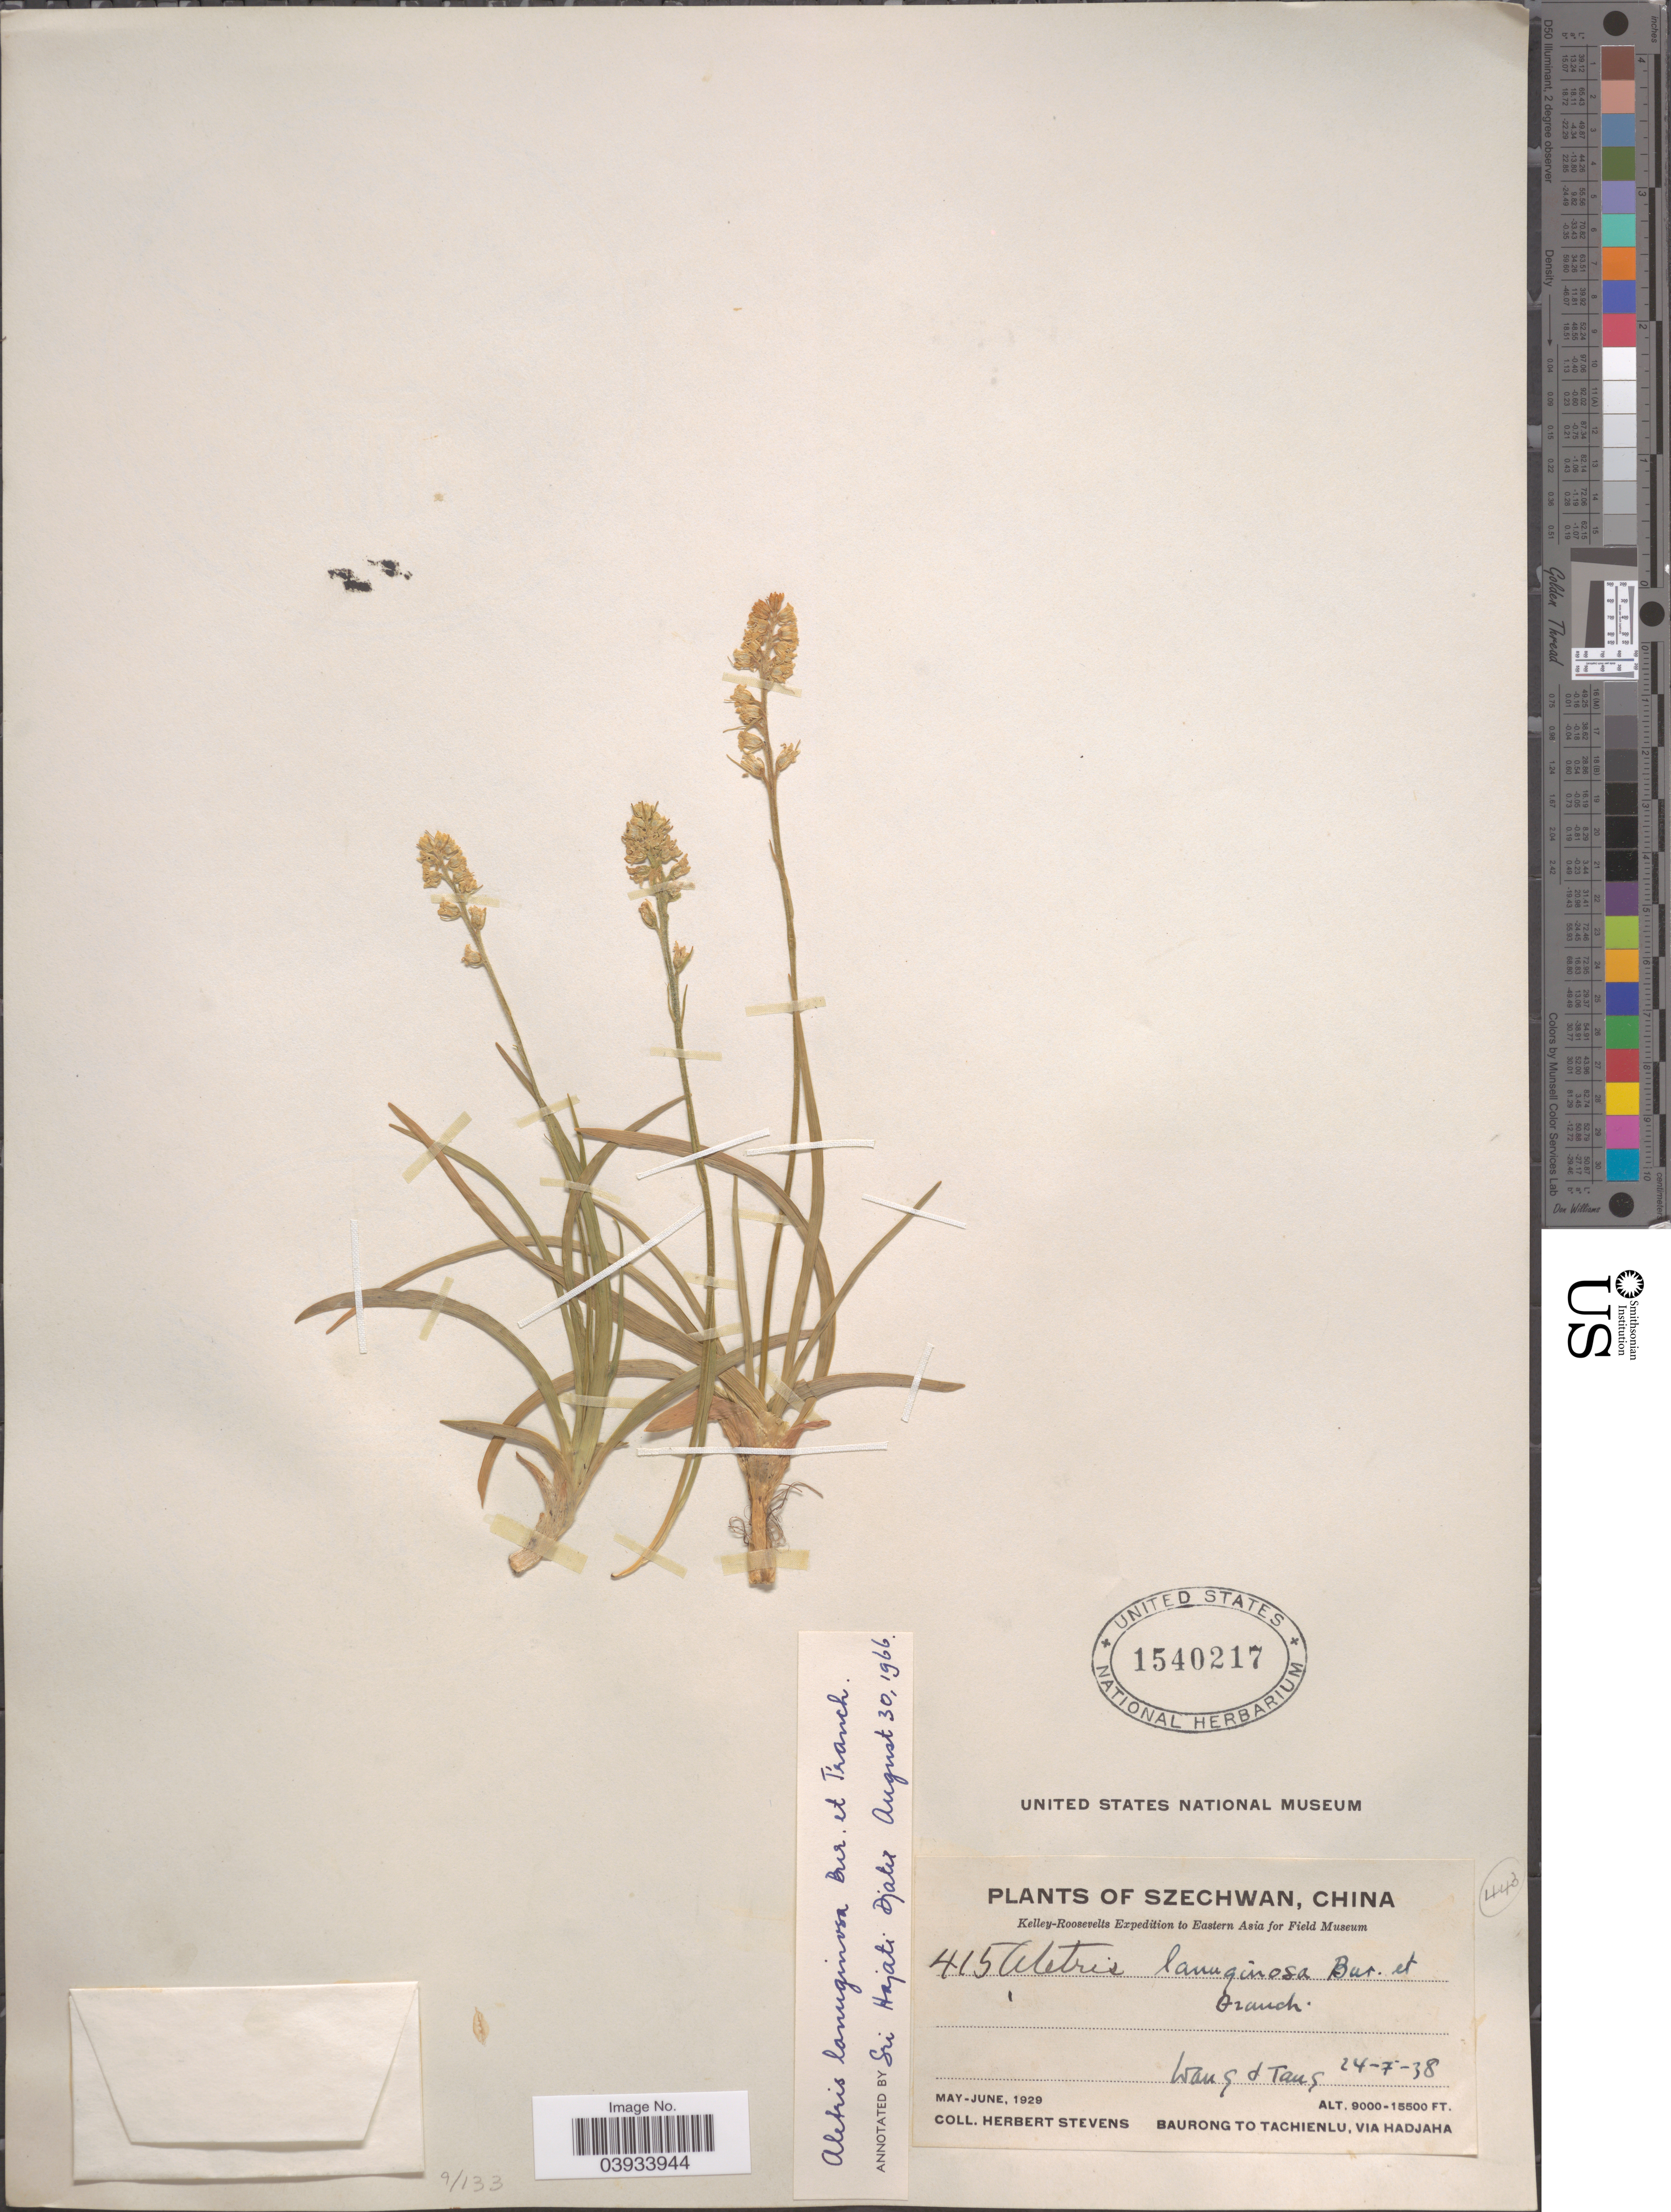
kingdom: Plantae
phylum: Tracheophyta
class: Liliopsida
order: Dioscoreales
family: Nartheciaceae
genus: Aletris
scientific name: Aletris lanuginosa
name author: Bureau & Franch.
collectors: H. Stevens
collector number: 415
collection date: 1929-05/1929-06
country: China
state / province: Sichuan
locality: Szechwan. Baurong to Tachienlu, via Hadjaha.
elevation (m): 2743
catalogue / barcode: US 1540217